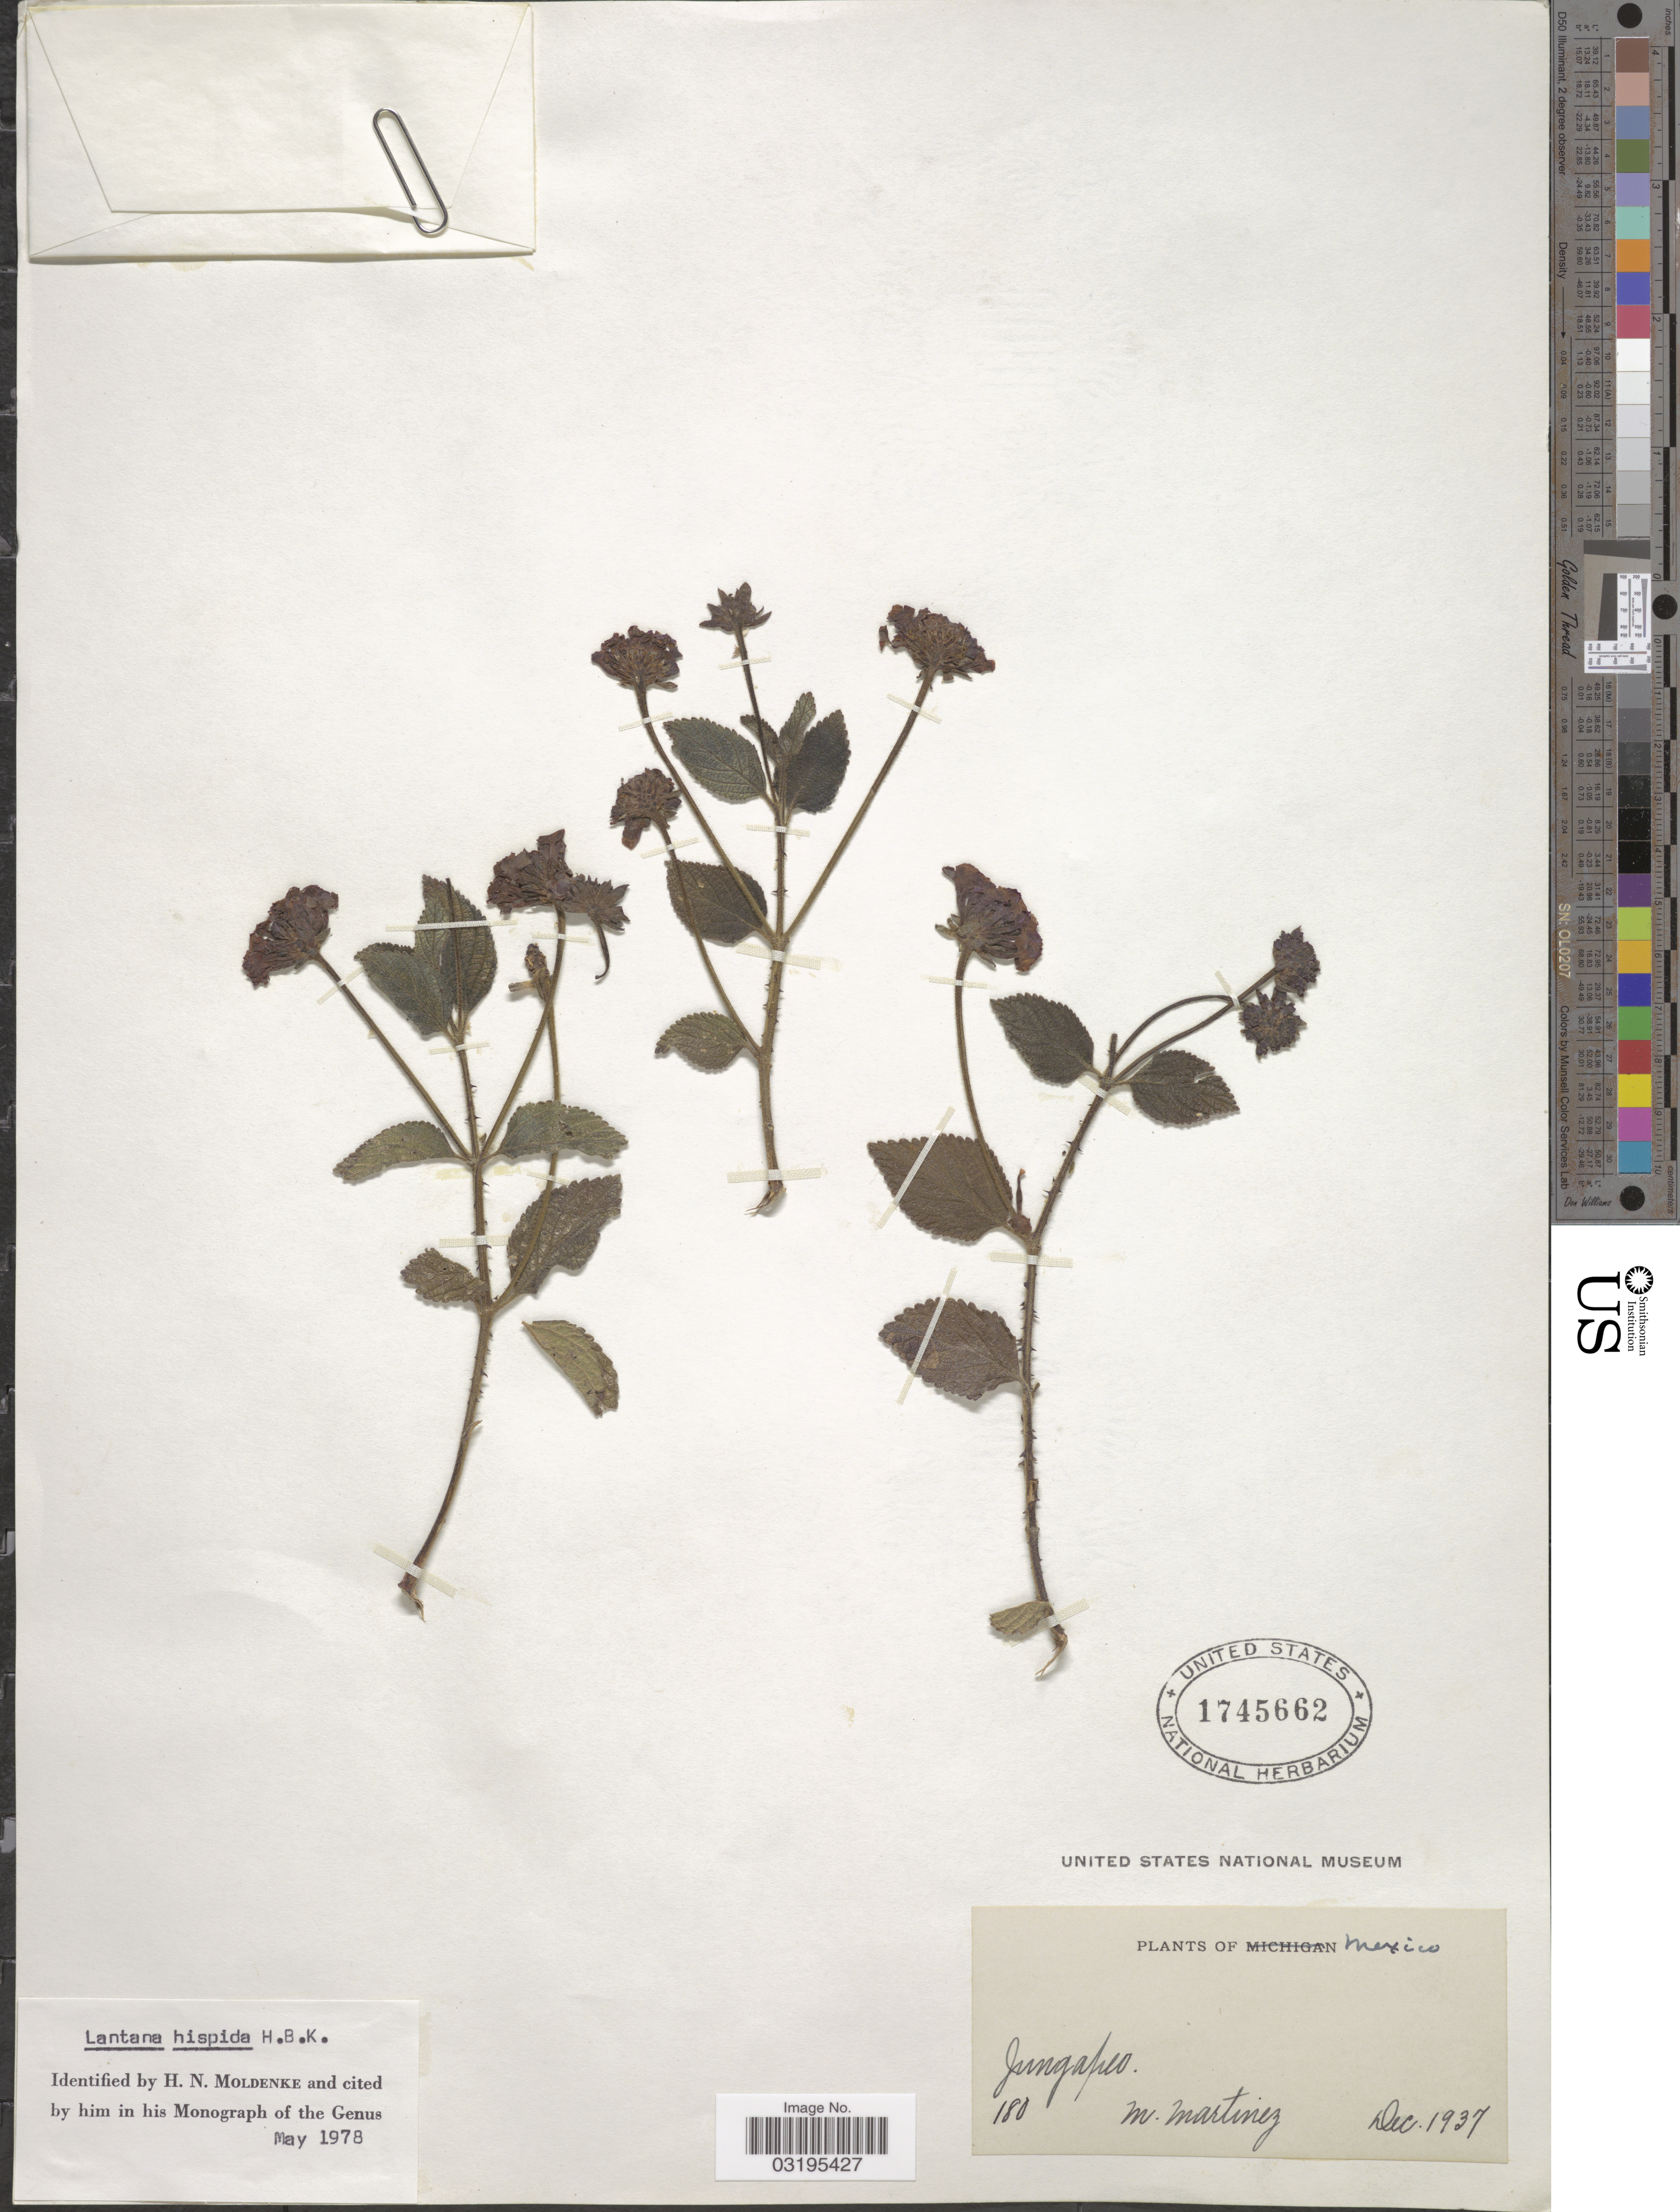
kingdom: Plantae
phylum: Tracheophyta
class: Magnoliopsida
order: Lamiales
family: Verbenaceae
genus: Lantana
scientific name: Lantana hispida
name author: Kunth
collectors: M. Martínez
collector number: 180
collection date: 1937-12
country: Mexico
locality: Jungapeo.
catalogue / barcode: US 1745662